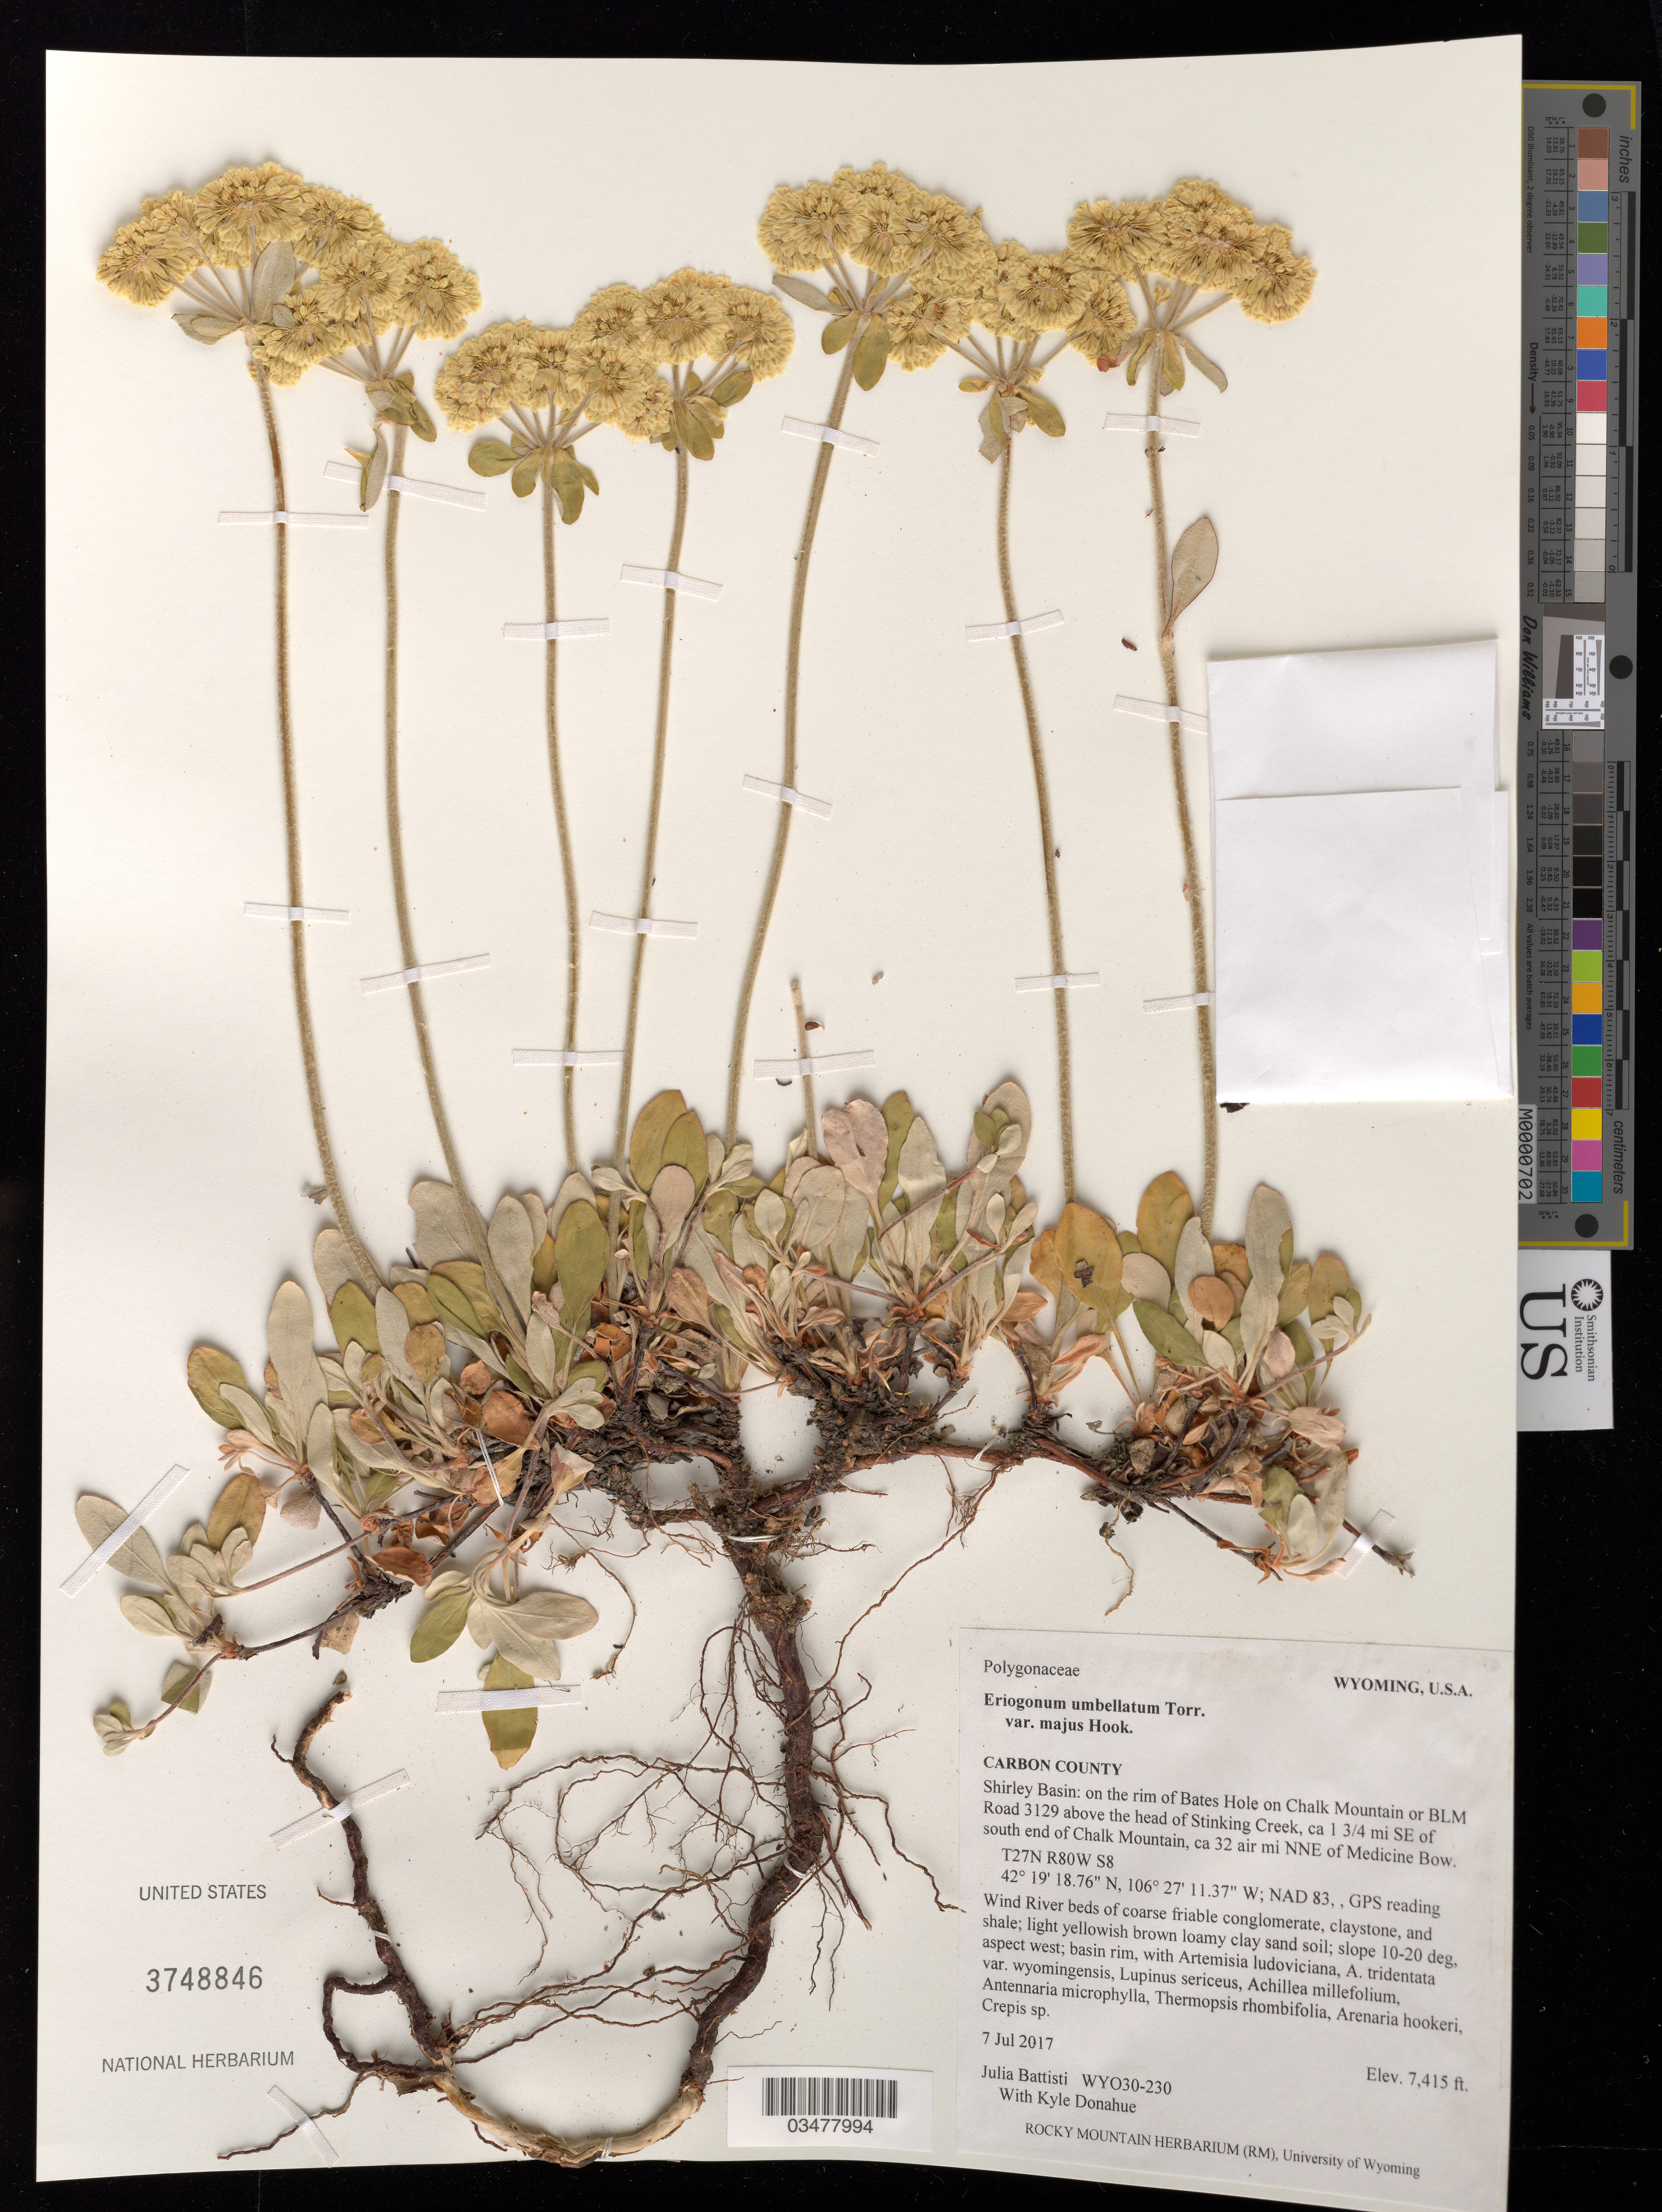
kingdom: Plantae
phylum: Tracheophyta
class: Magnoliopsida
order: Caryophyllales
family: Polygonaceae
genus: Eriogonum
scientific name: Eriogonum umbellatum var. majus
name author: Hook.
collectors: J. Battisti & K. Donahue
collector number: WY030-230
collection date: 2017-07-07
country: United States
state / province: Wyoming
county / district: Carbon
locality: Shirley Basin, Chalk Mountain Rd. T27N R80W S08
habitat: Loamy. With Lupinus sericeus, Achillea millefolium, Arenaria hookeri, Crepis sp., etc.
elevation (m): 2260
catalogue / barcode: US 3748846